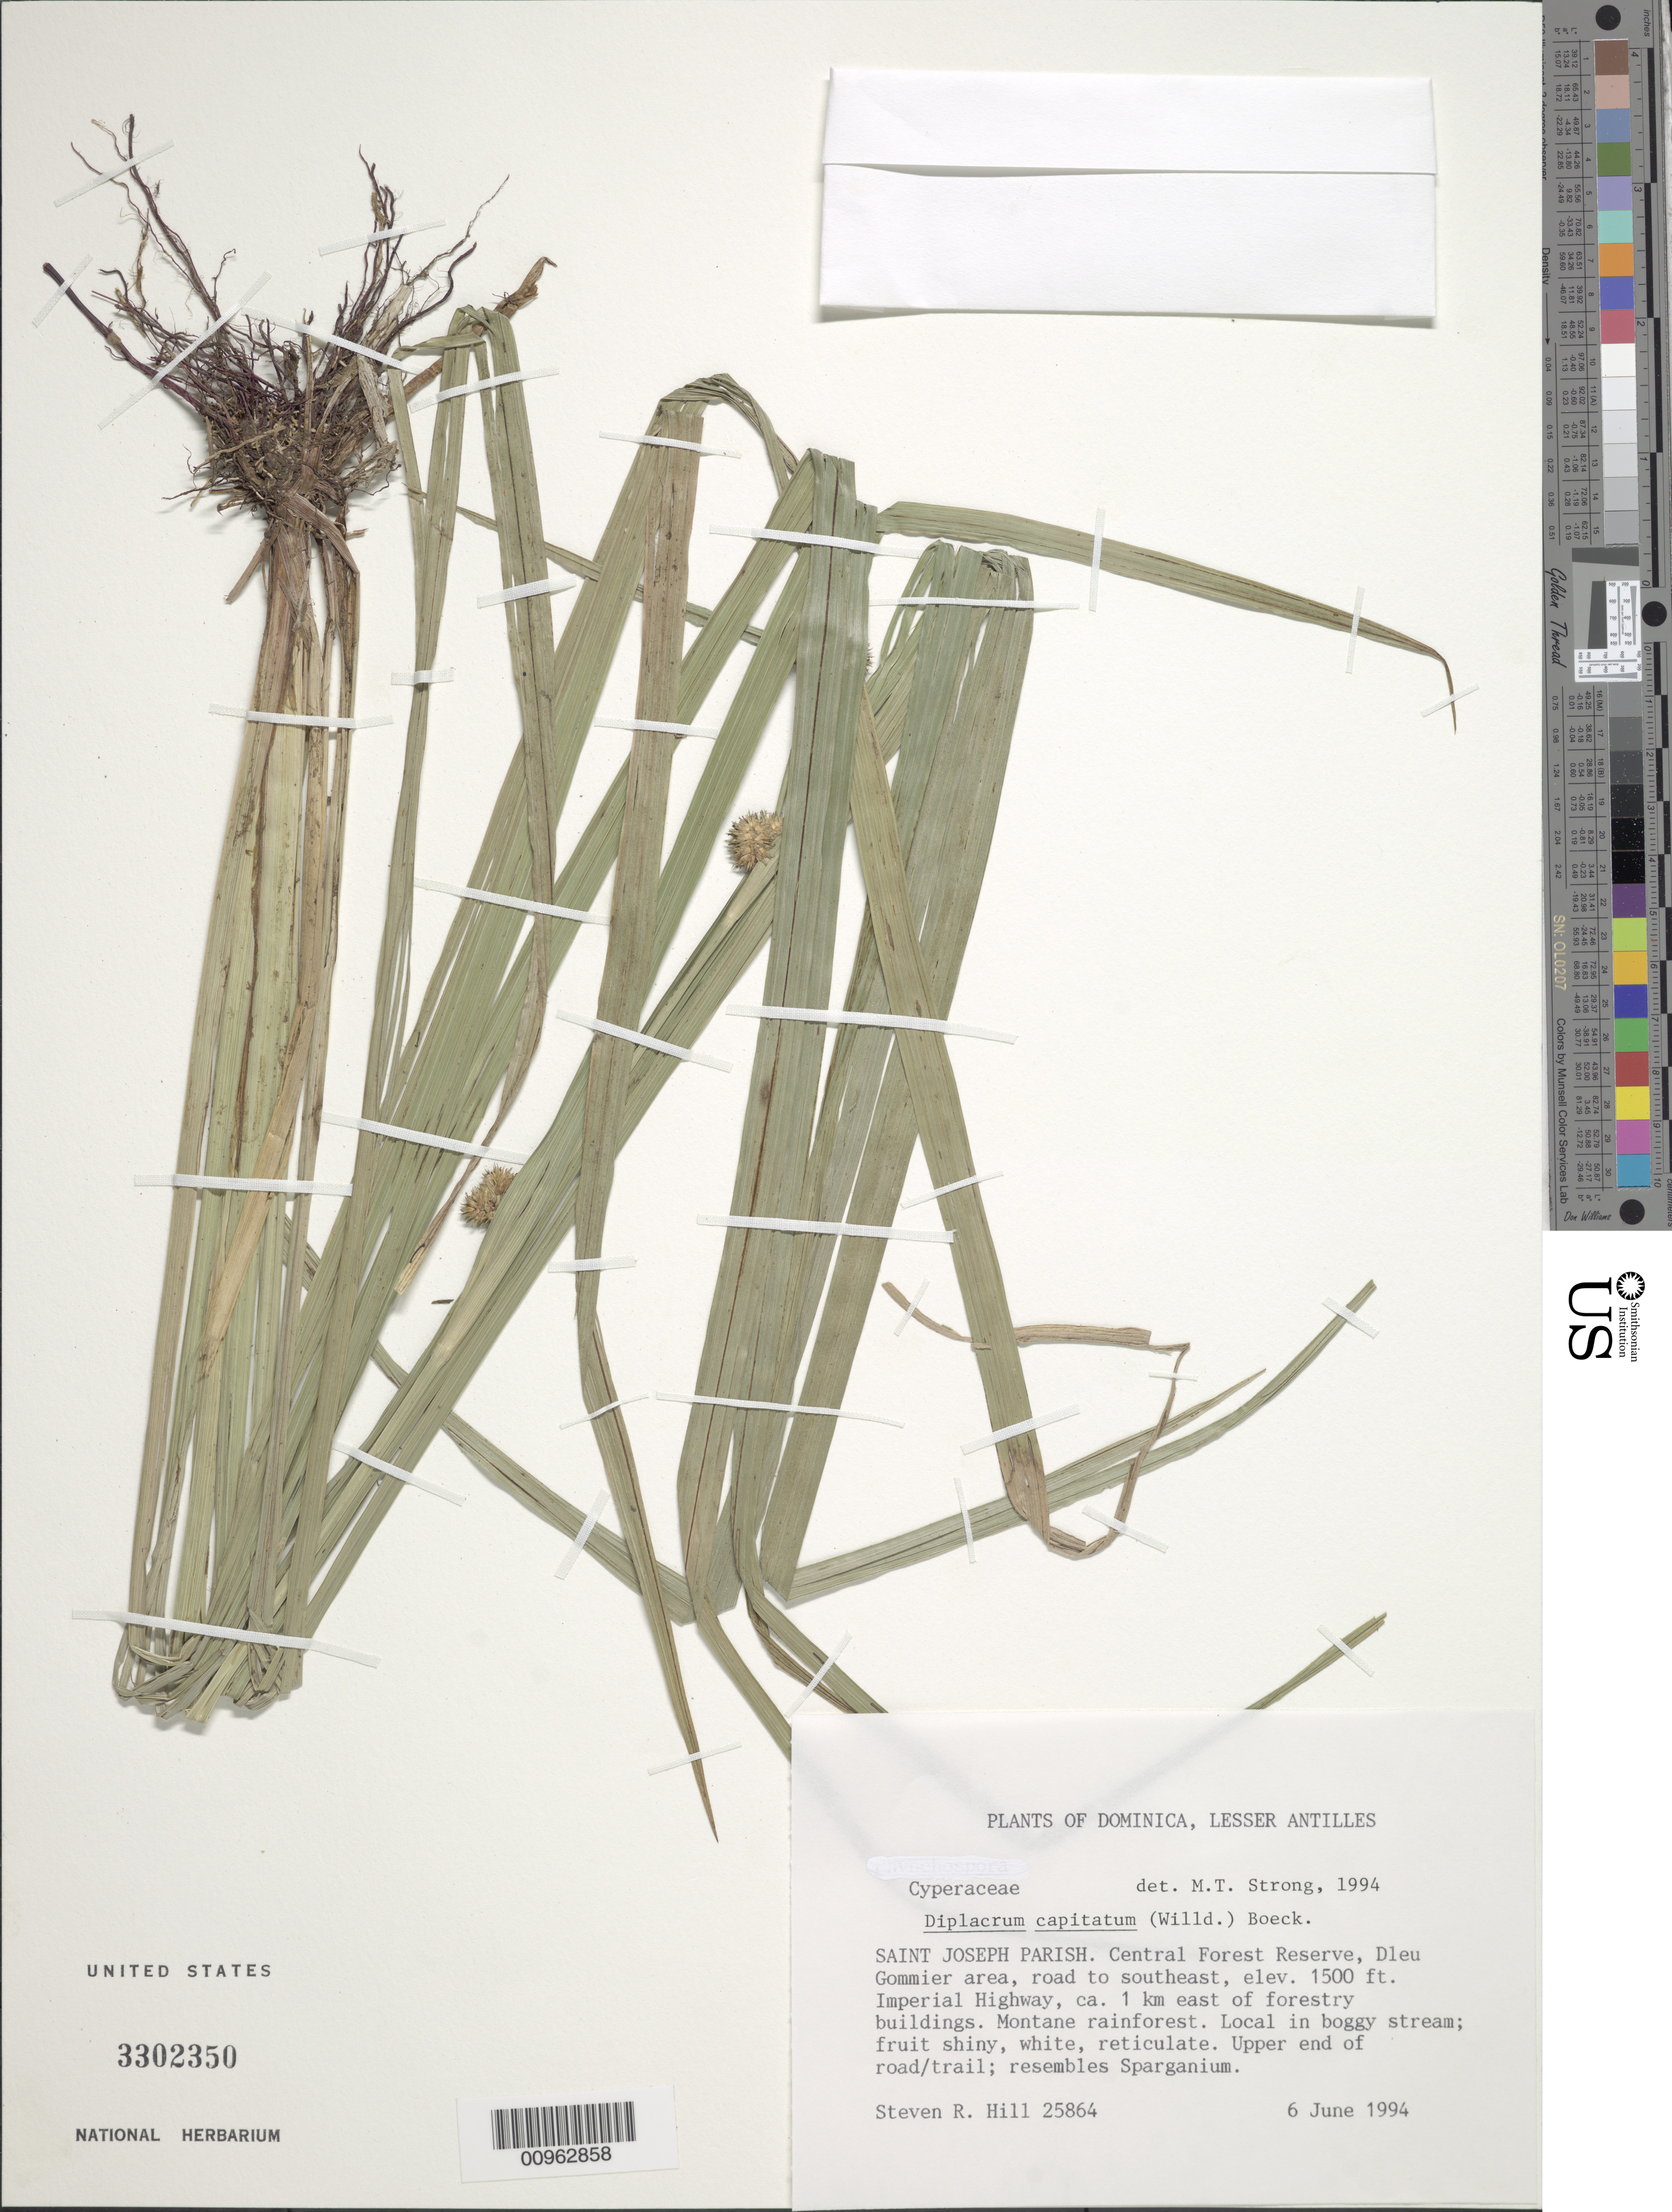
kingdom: Plantae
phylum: Tracheophyta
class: Liliopsida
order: Poales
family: Cyperaceae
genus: Diplacrum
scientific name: Diplacrum capitatum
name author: (Willd.) Boeckeler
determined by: Strong, M. T., (US), Smithsonian Institution - National Museum of Natural History (UNITED STATES)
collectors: S. R. Hill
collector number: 25864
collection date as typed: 06 Jun 1994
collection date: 1994-06-06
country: Dominica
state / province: St. Joseph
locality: Central Forest Reserve, Dleu Gommier area, road to southeast, Imperial Highway, ca. 1 km east of forestry buildings, upper end to road/trail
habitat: Montane rainforest, in boggy stream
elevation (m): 457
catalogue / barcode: US 3302350